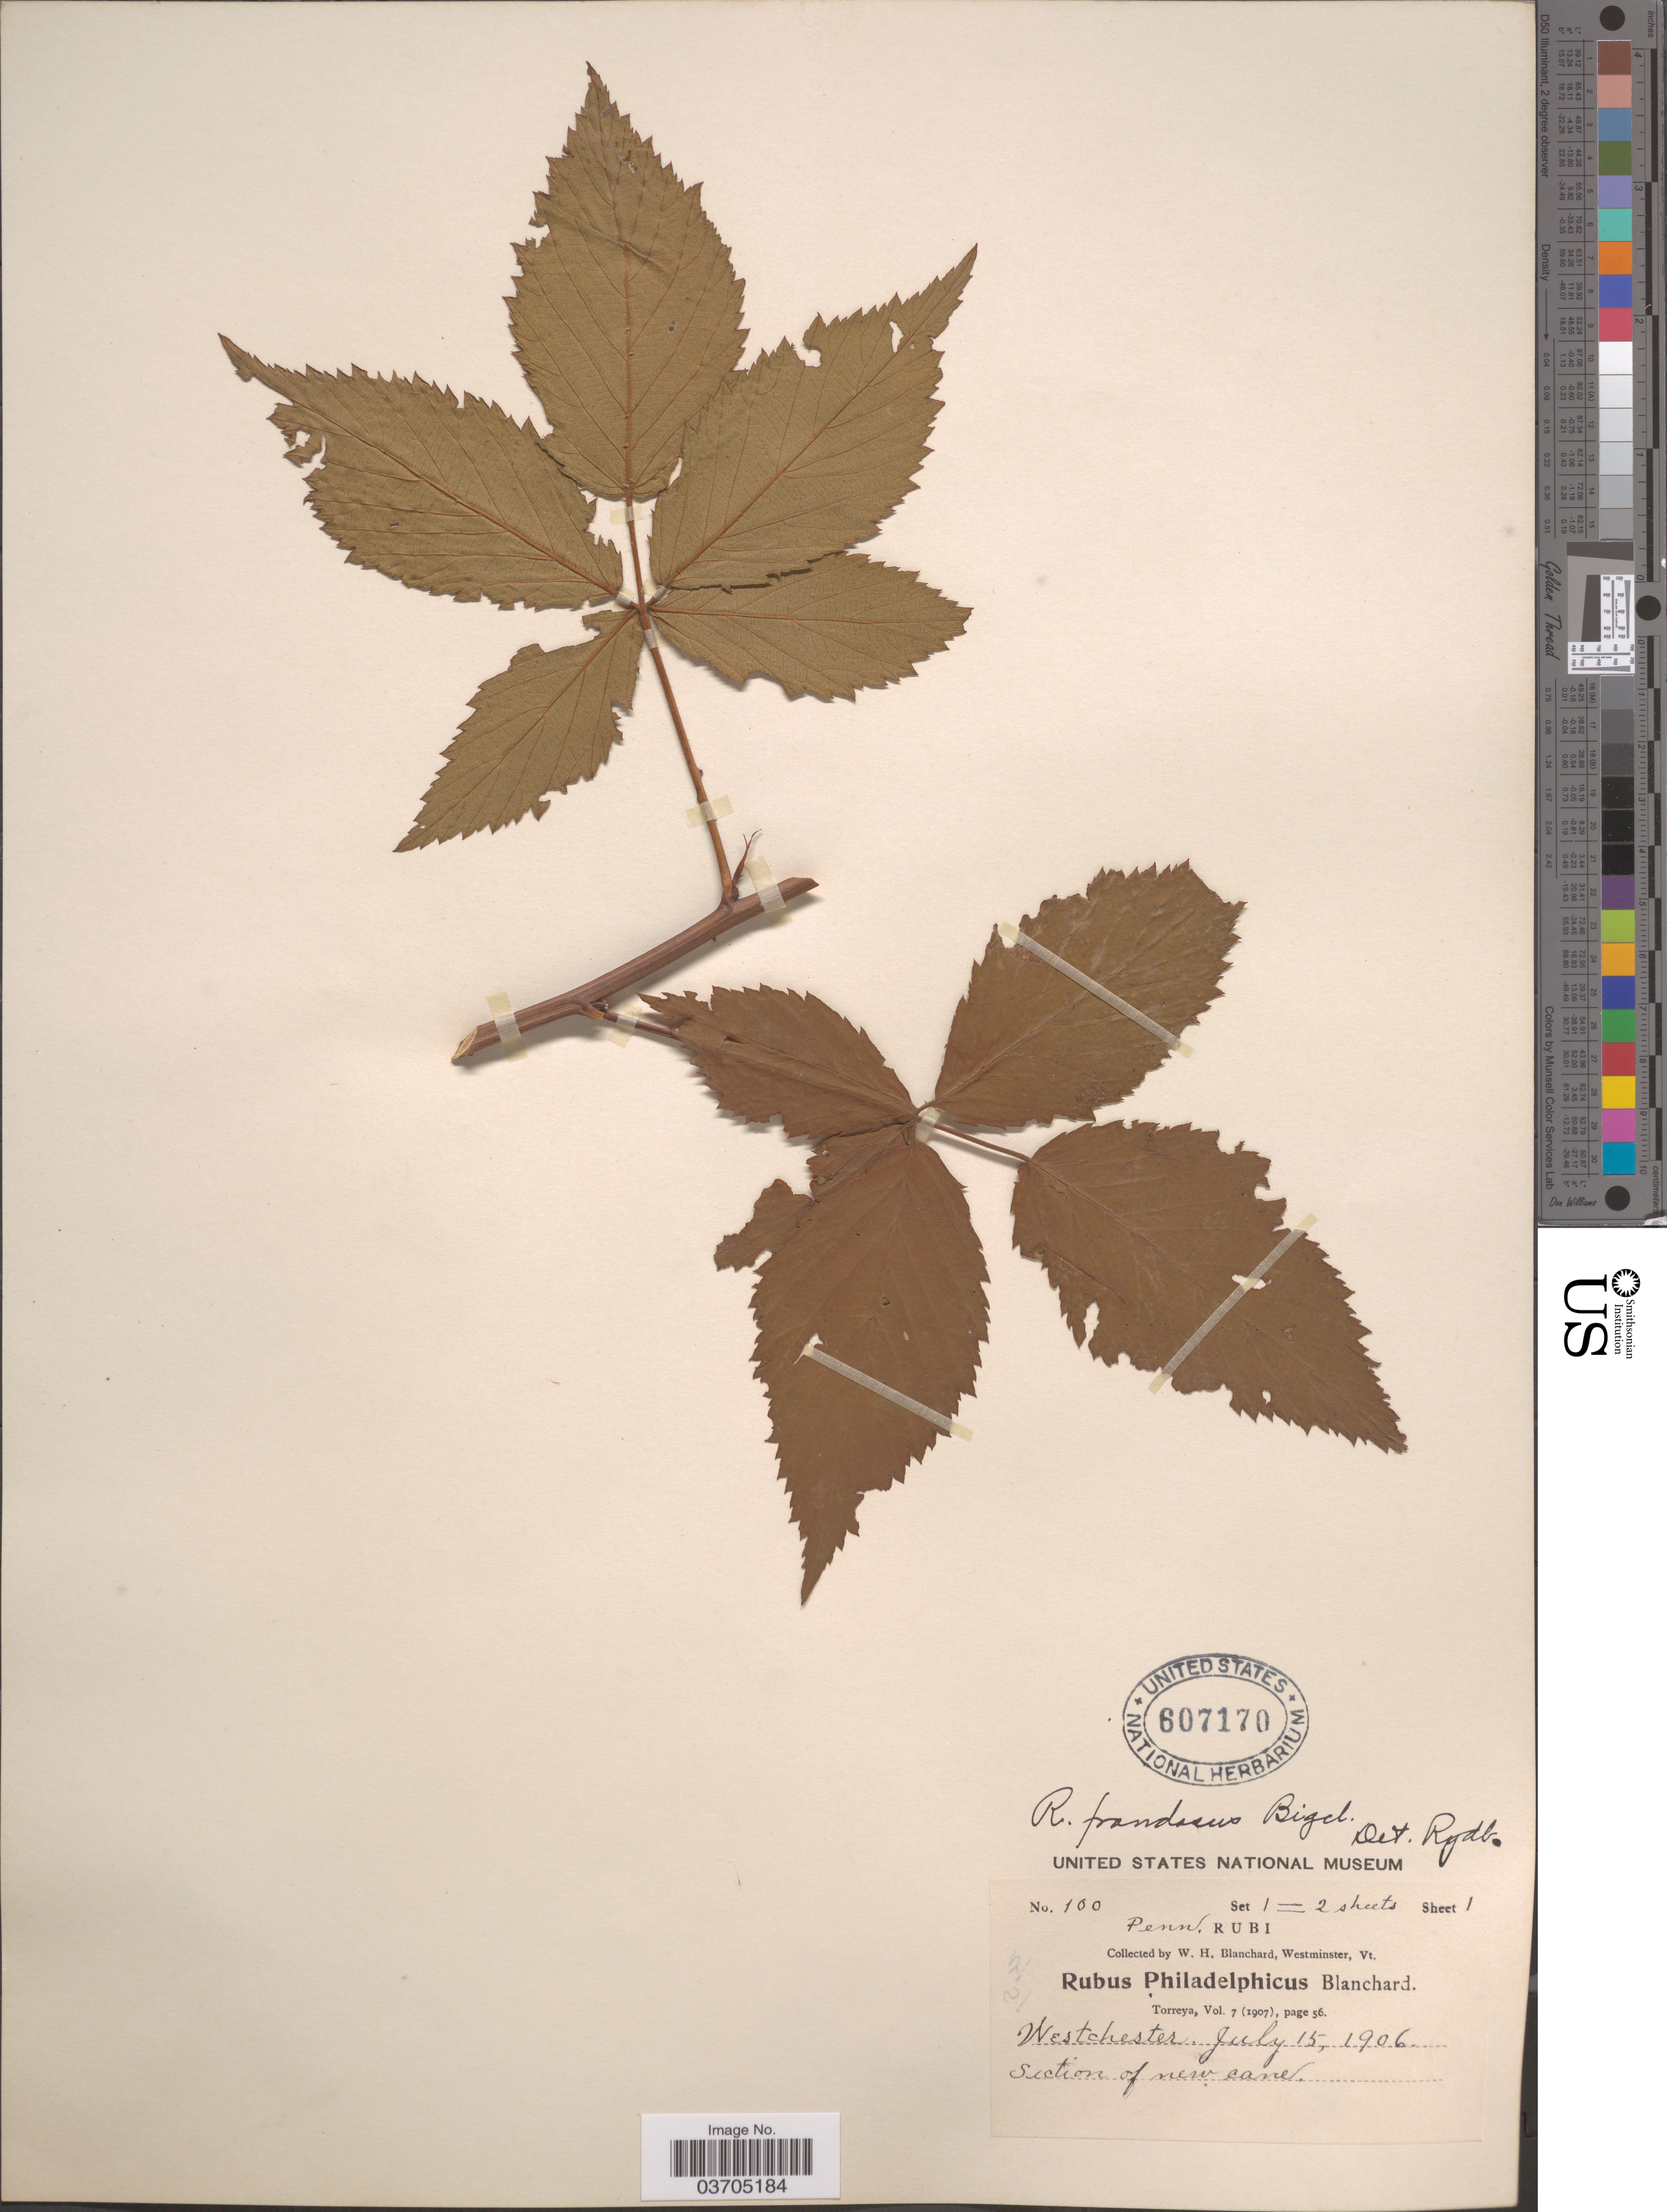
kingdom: Plantae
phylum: Tracheophyta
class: Magnoliopsida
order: Rosales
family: Rosaceae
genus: Rubus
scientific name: Rubus frondosus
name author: Bigelow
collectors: W. H. Blanchard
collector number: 100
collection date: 1906-07-15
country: United States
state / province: Pennsylvania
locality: Westchester.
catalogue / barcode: US 607170